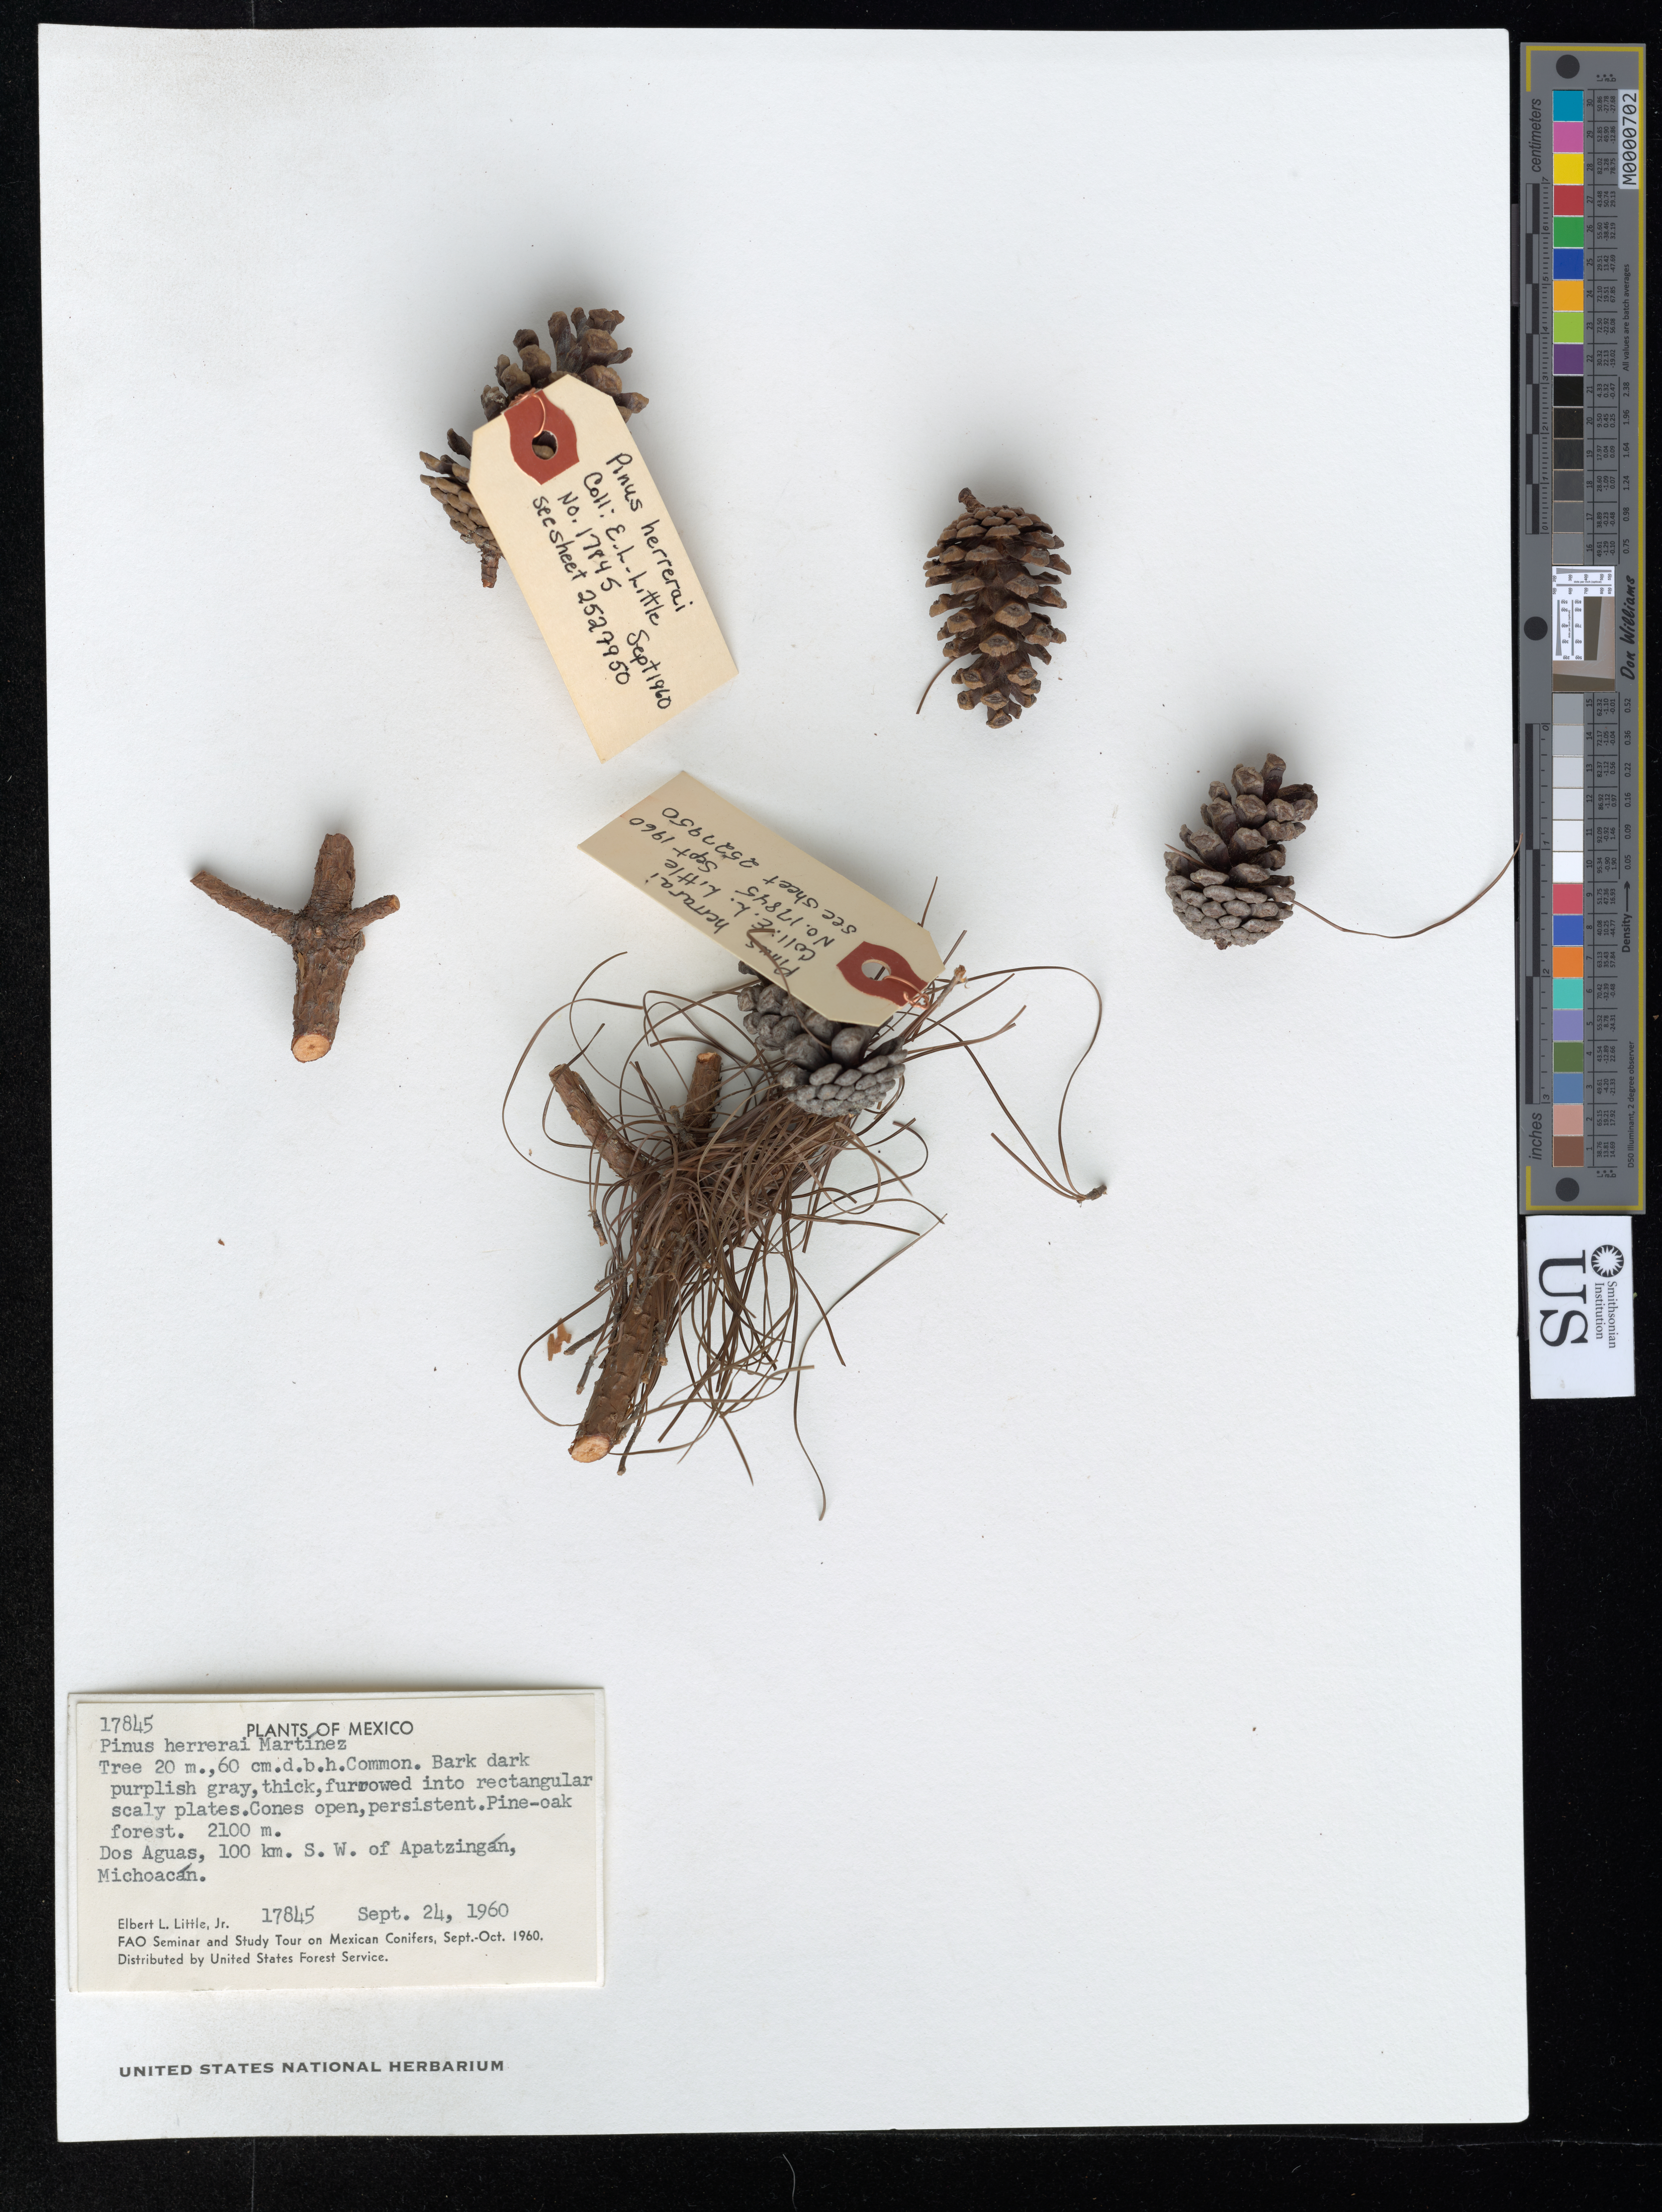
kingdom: Plantae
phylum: Tracheophyta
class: Pinopsida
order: Pinales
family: Pinaceae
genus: Pinus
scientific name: Pinus herrerae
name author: Martínez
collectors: E. L. Little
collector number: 17845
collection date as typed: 24 Sep 1960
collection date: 1960-09-24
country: Mexico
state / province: Michoacán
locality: Dos Aguas, 100 km. SW of Apatzingán.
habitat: Pine-oak forest.